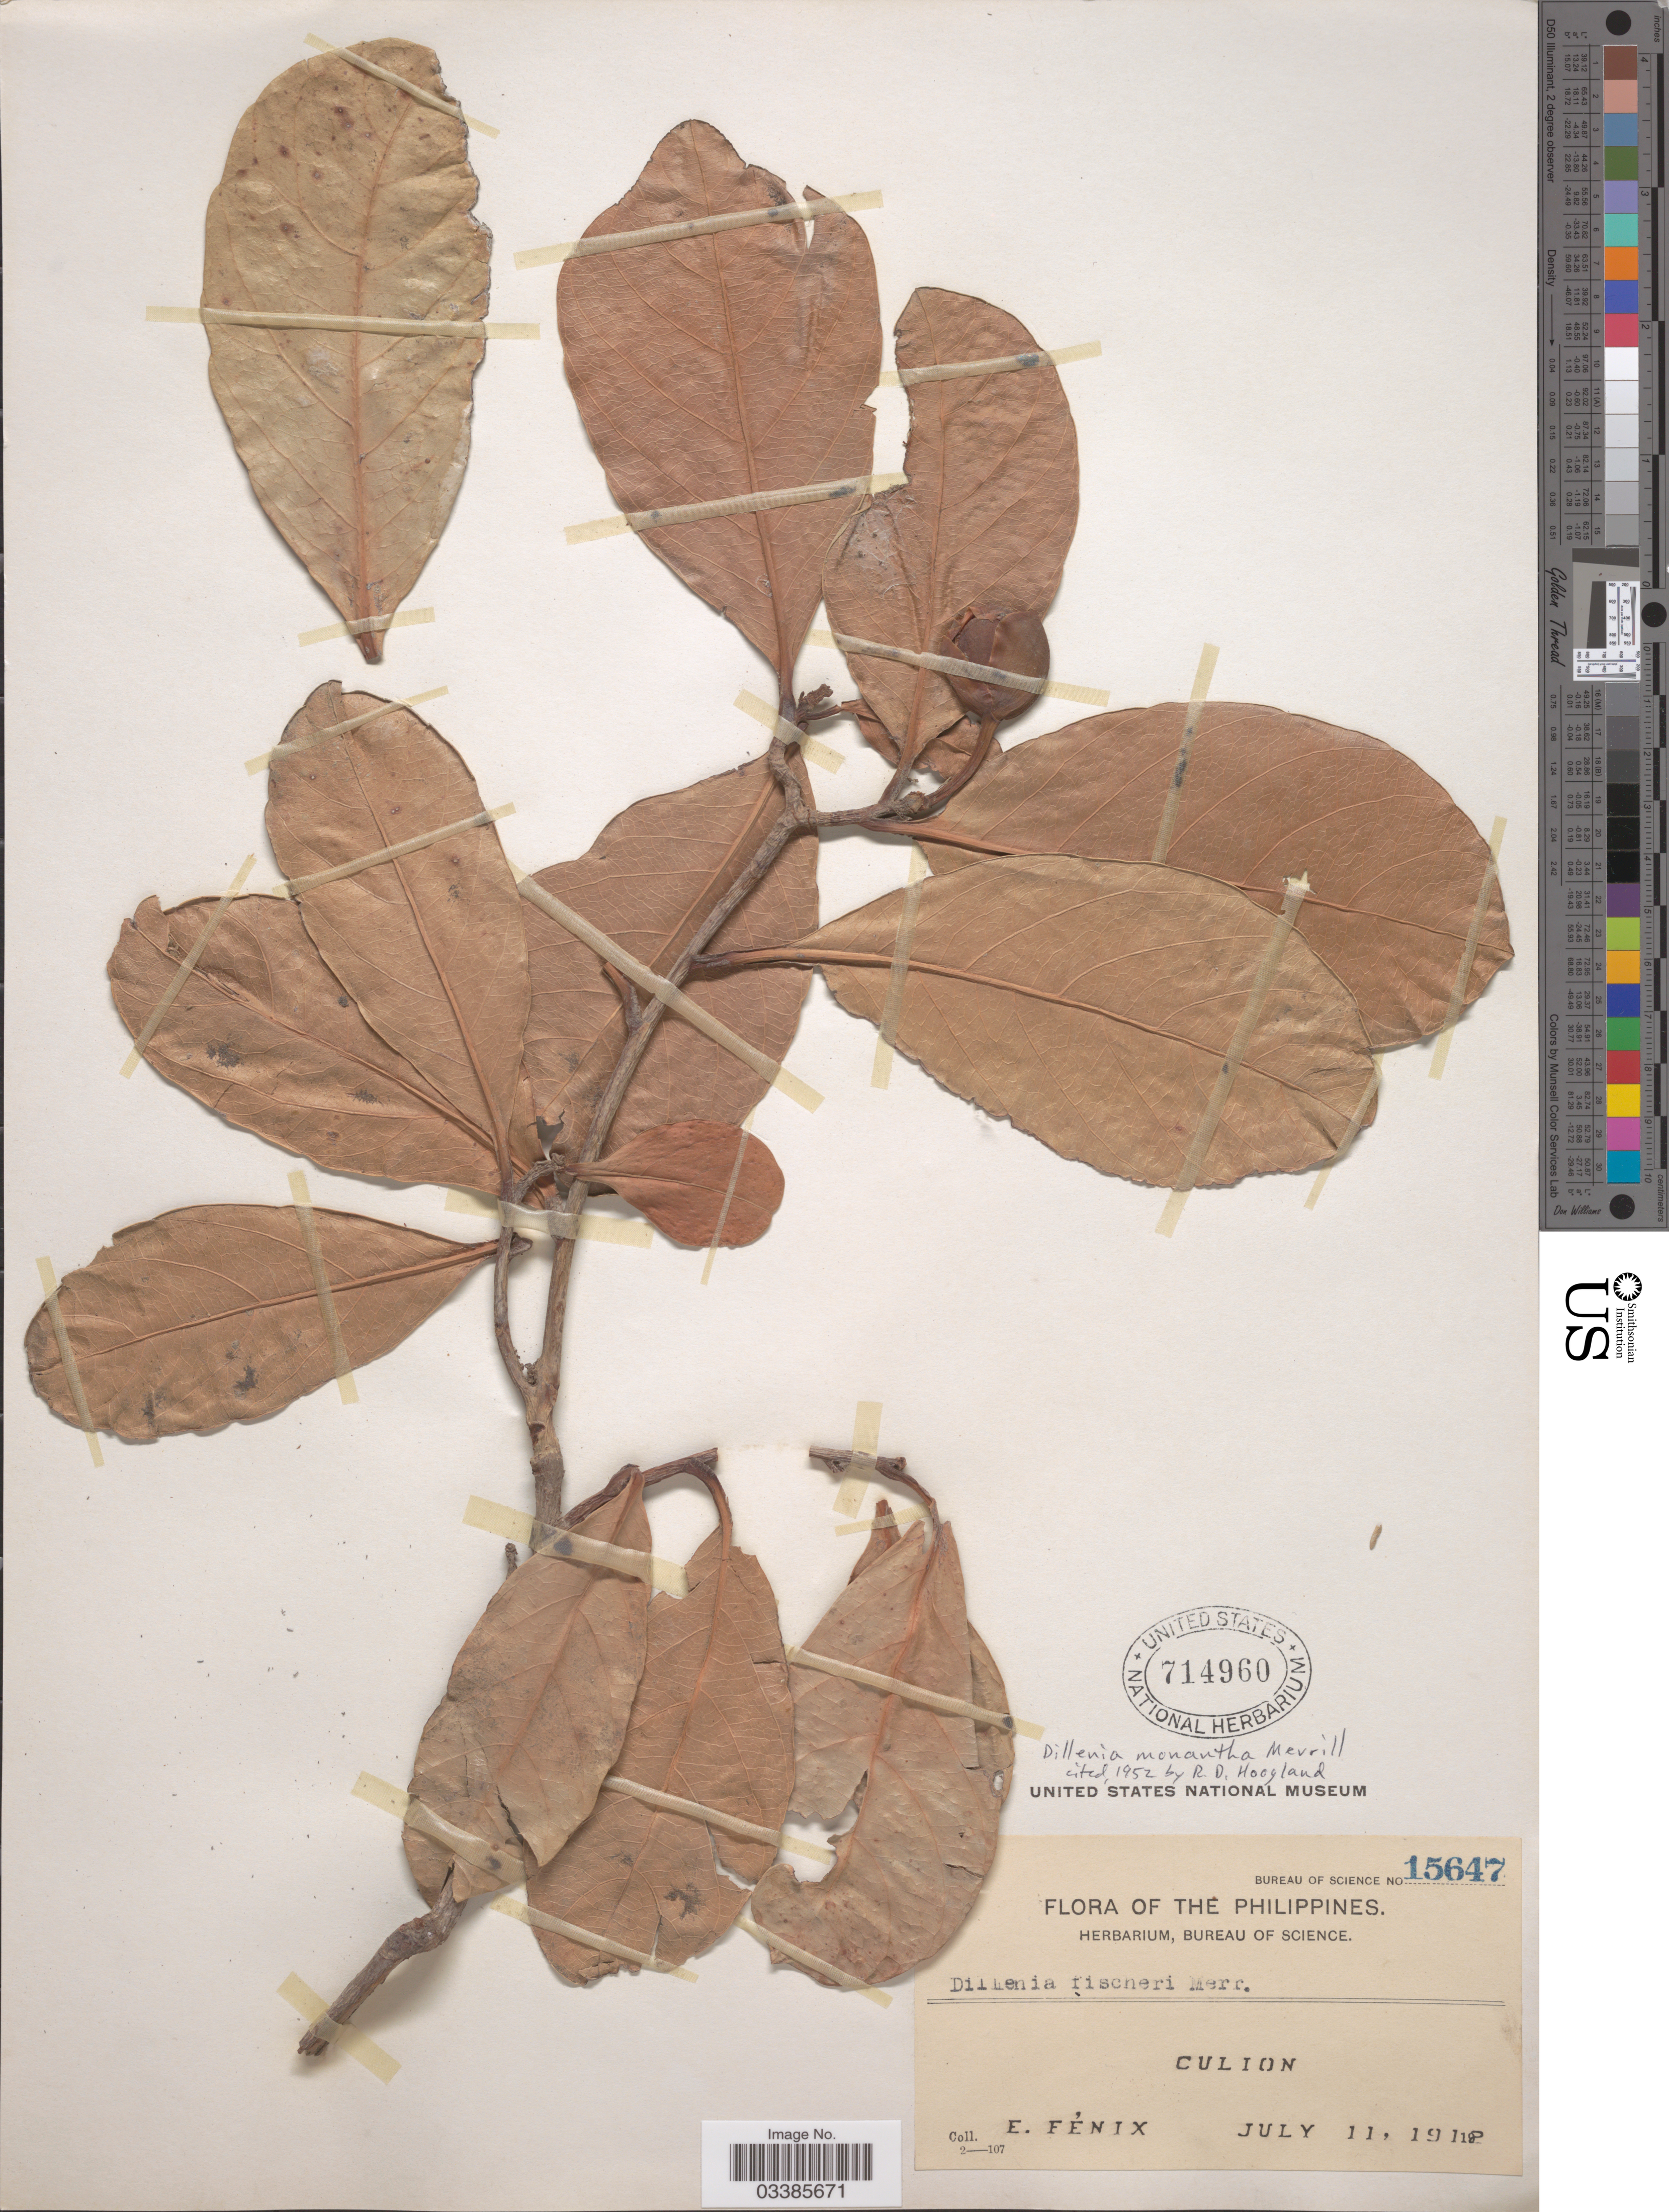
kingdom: Plantae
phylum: Tracheophyta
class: Magnoliopsida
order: Dilleniales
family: Dilleniaceae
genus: Dillenia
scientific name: Dillenia monantha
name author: Merr.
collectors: E. Fénix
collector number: Bureau of Science 15647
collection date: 1912-07-11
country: Philippines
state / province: Mimaropa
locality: Culion.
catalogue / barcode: US 714960